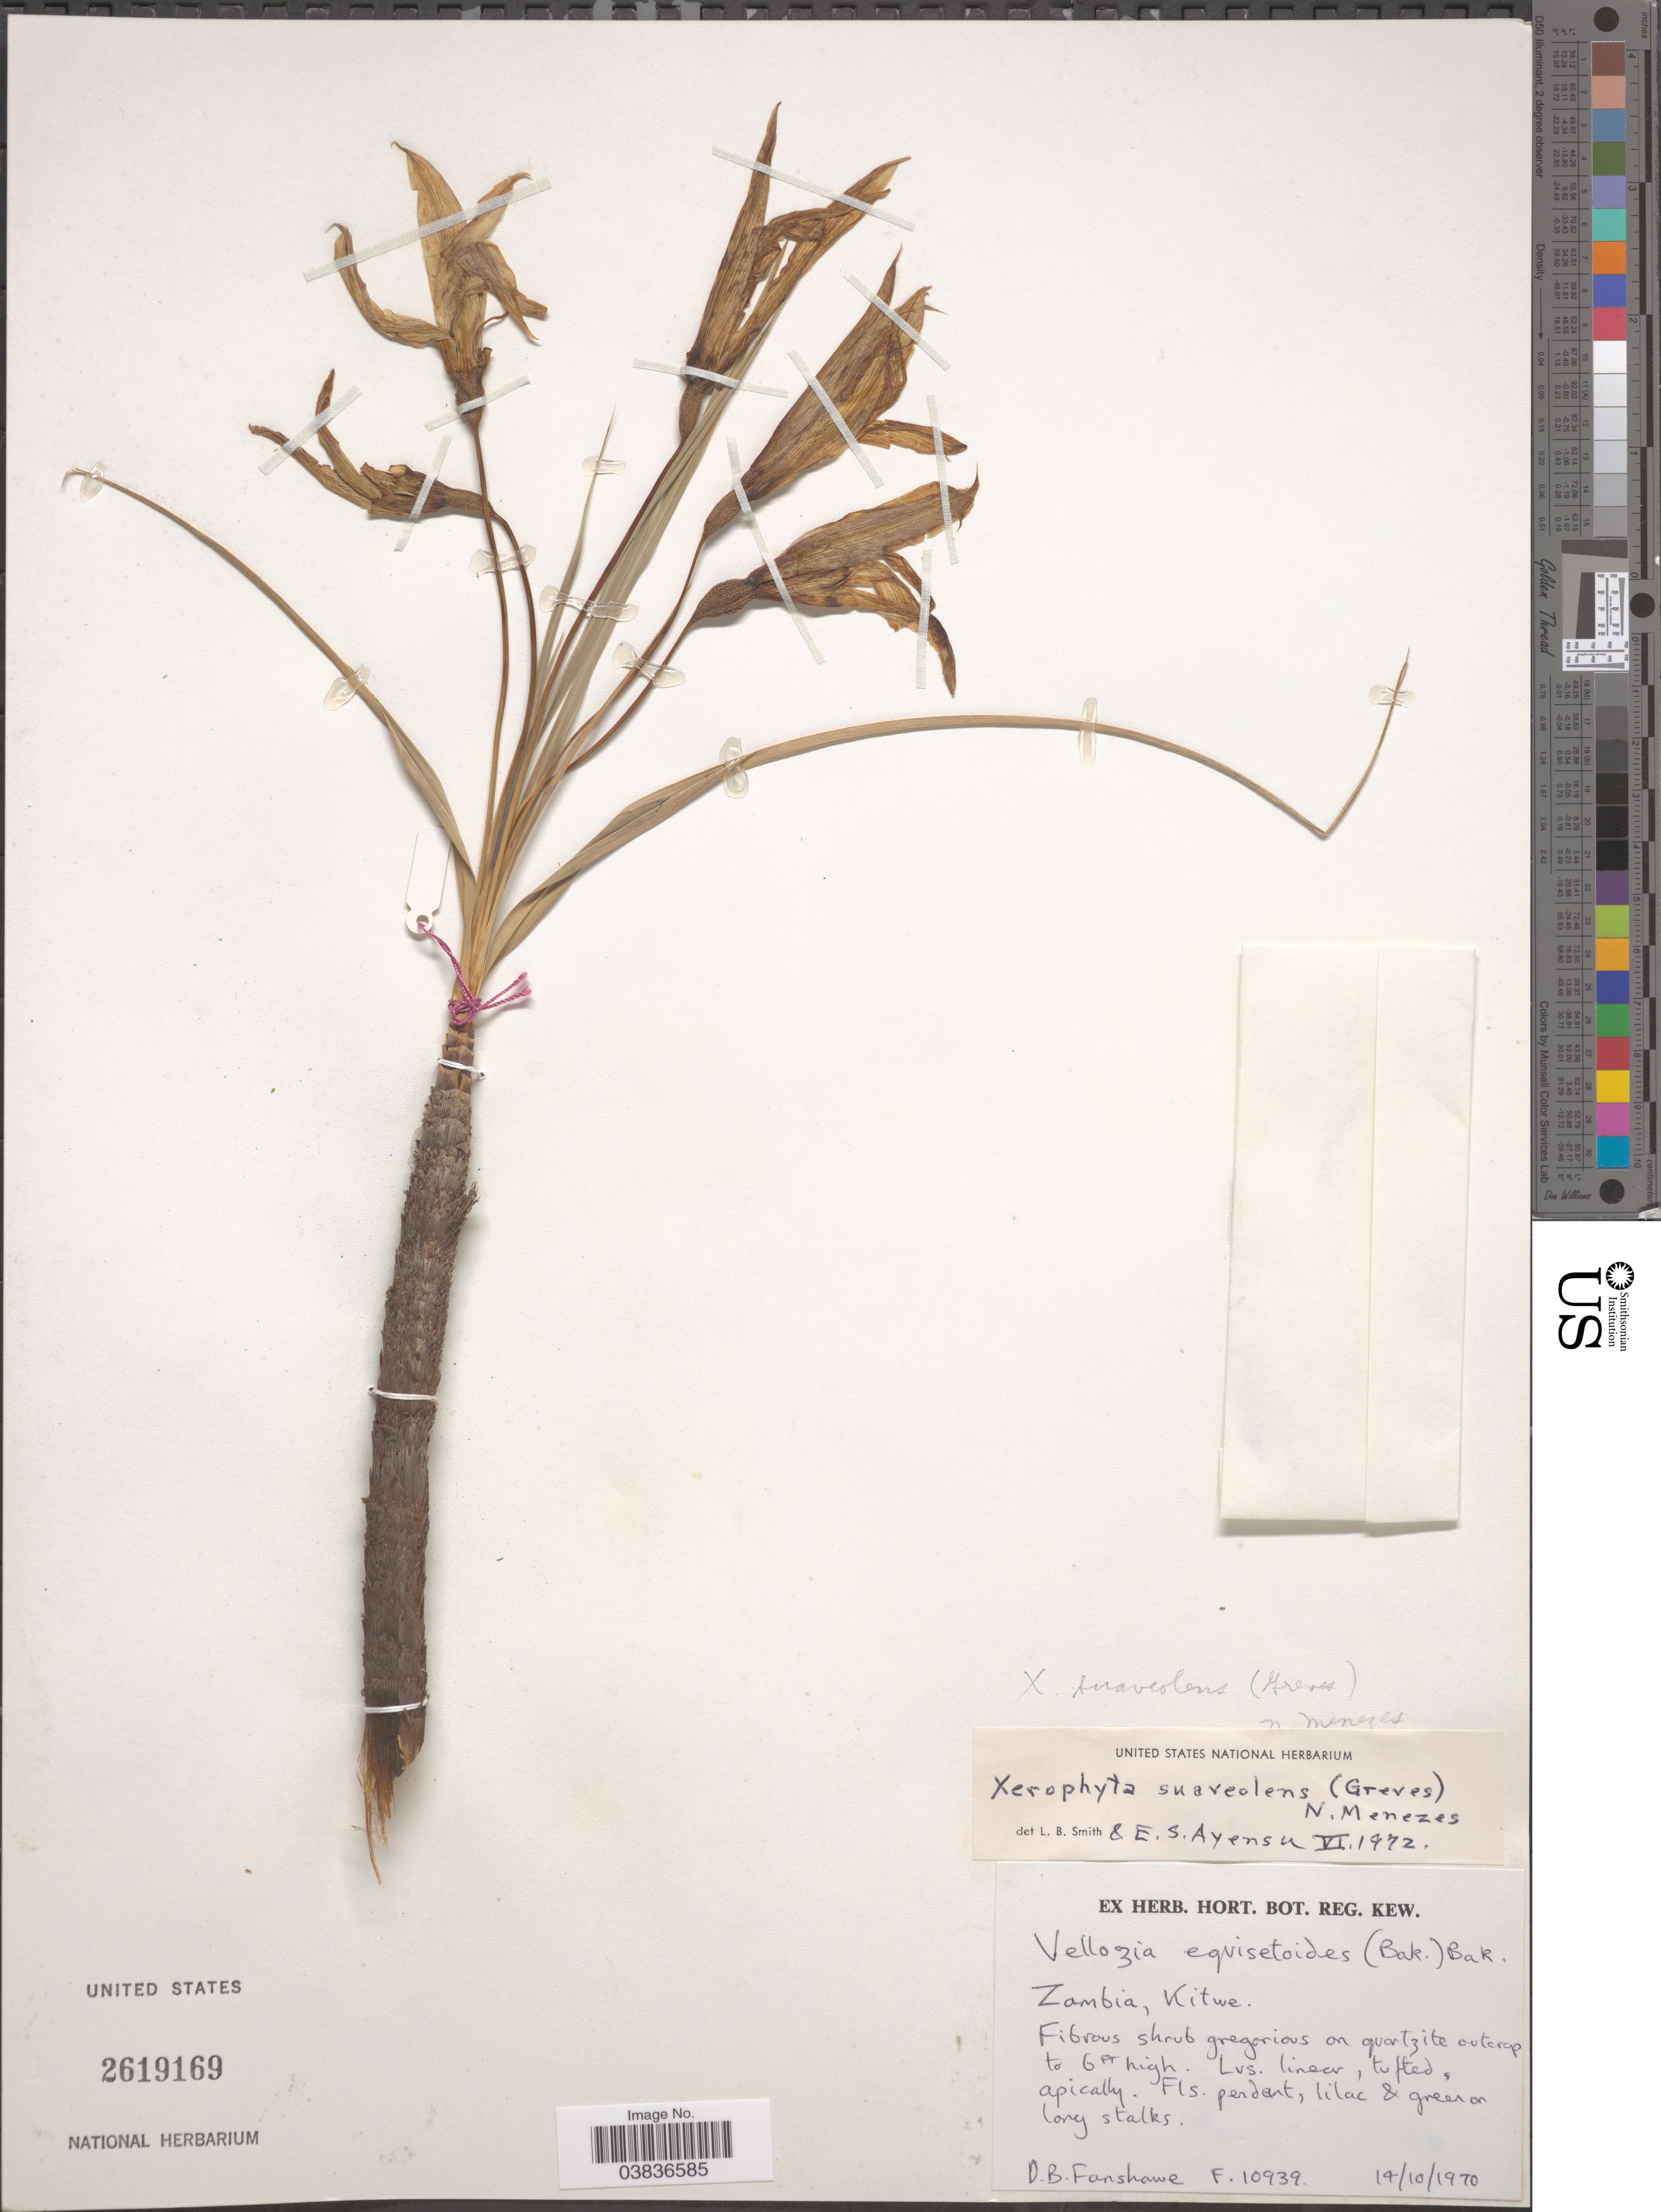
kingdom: Plantae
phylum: Tracheophyta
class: Liliopsida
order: Pandanales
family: Velloziaceae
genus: Xerophyta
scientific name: Xerophyta suaveolens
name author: (Greves) N.L. Menezes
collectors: D. B. Fanshawe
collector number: F10939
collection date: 1970-10-14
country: Zambia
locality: Kitwe.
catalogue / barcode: US 2619169